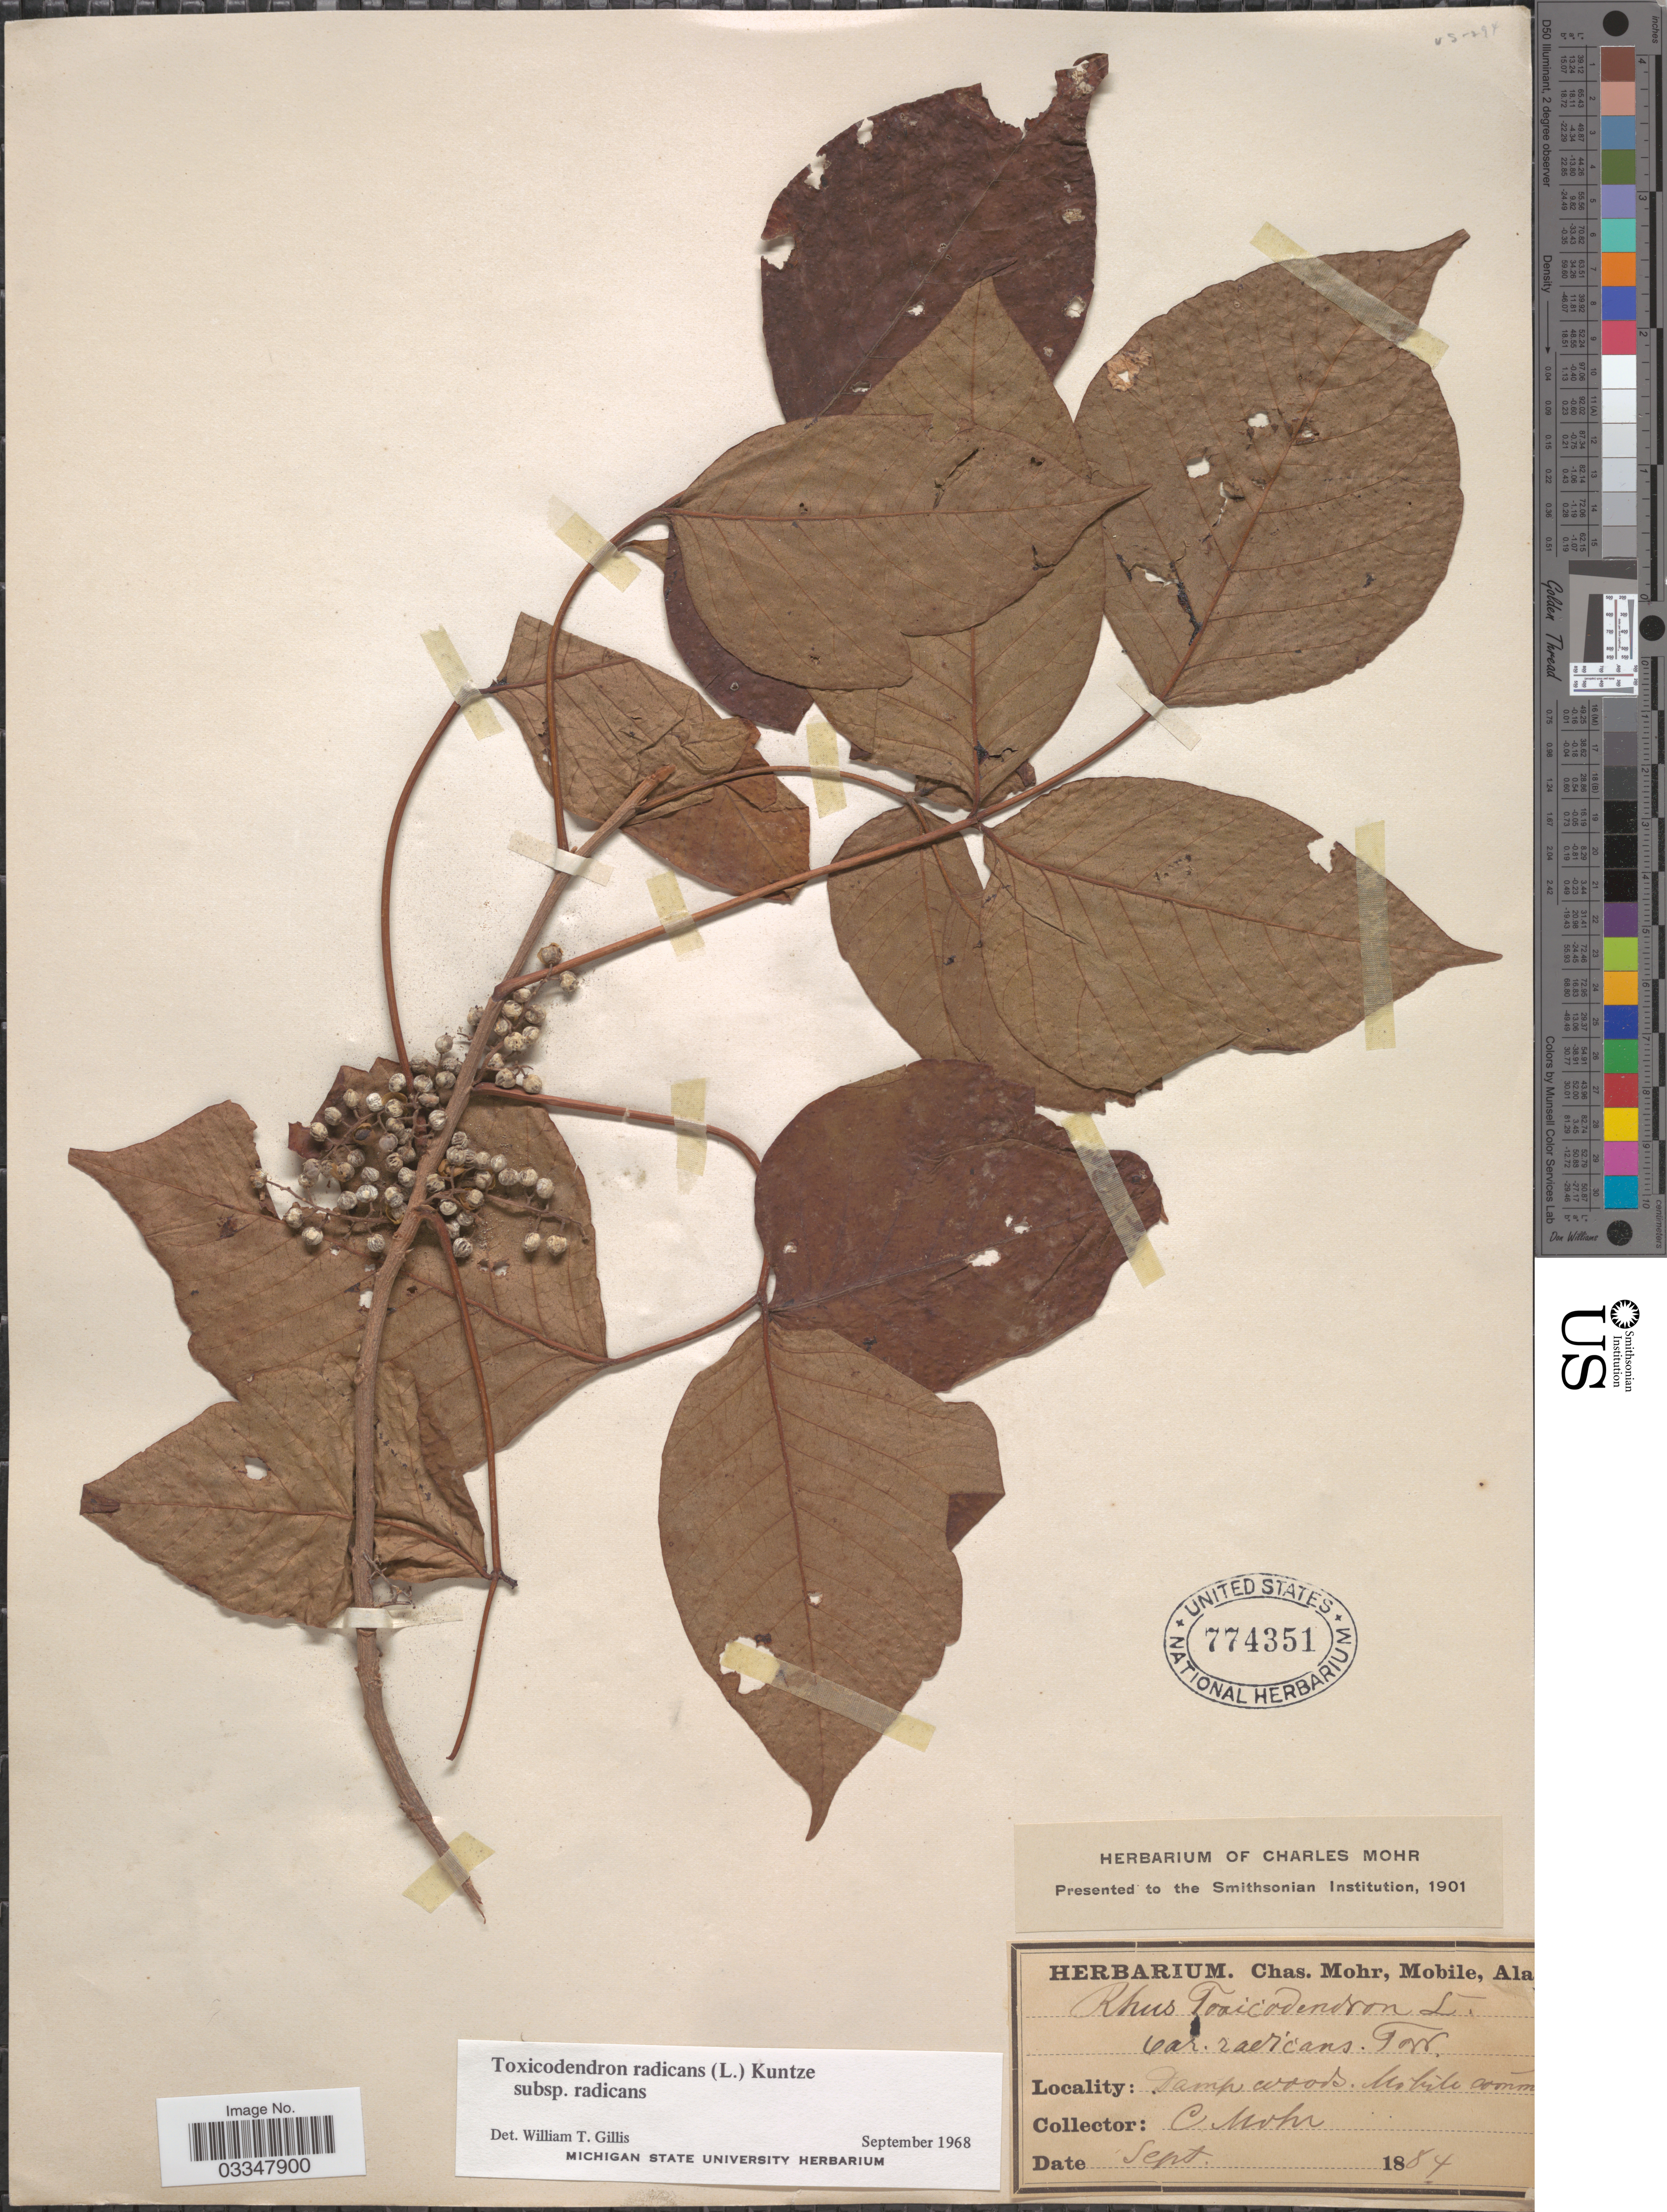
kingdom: Plantae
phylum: Tracheophyta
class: Magnoliopsida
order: Sapindales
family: Anacardiaceae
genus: Toxicodendron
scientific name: Toxicodendron radicans subsp. radicans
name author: (L.) Kuntze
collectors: C. T. Mohr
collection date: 1884-09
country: United States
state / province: Alabama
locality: Damp woods. Mobile.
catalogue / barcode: US 774351